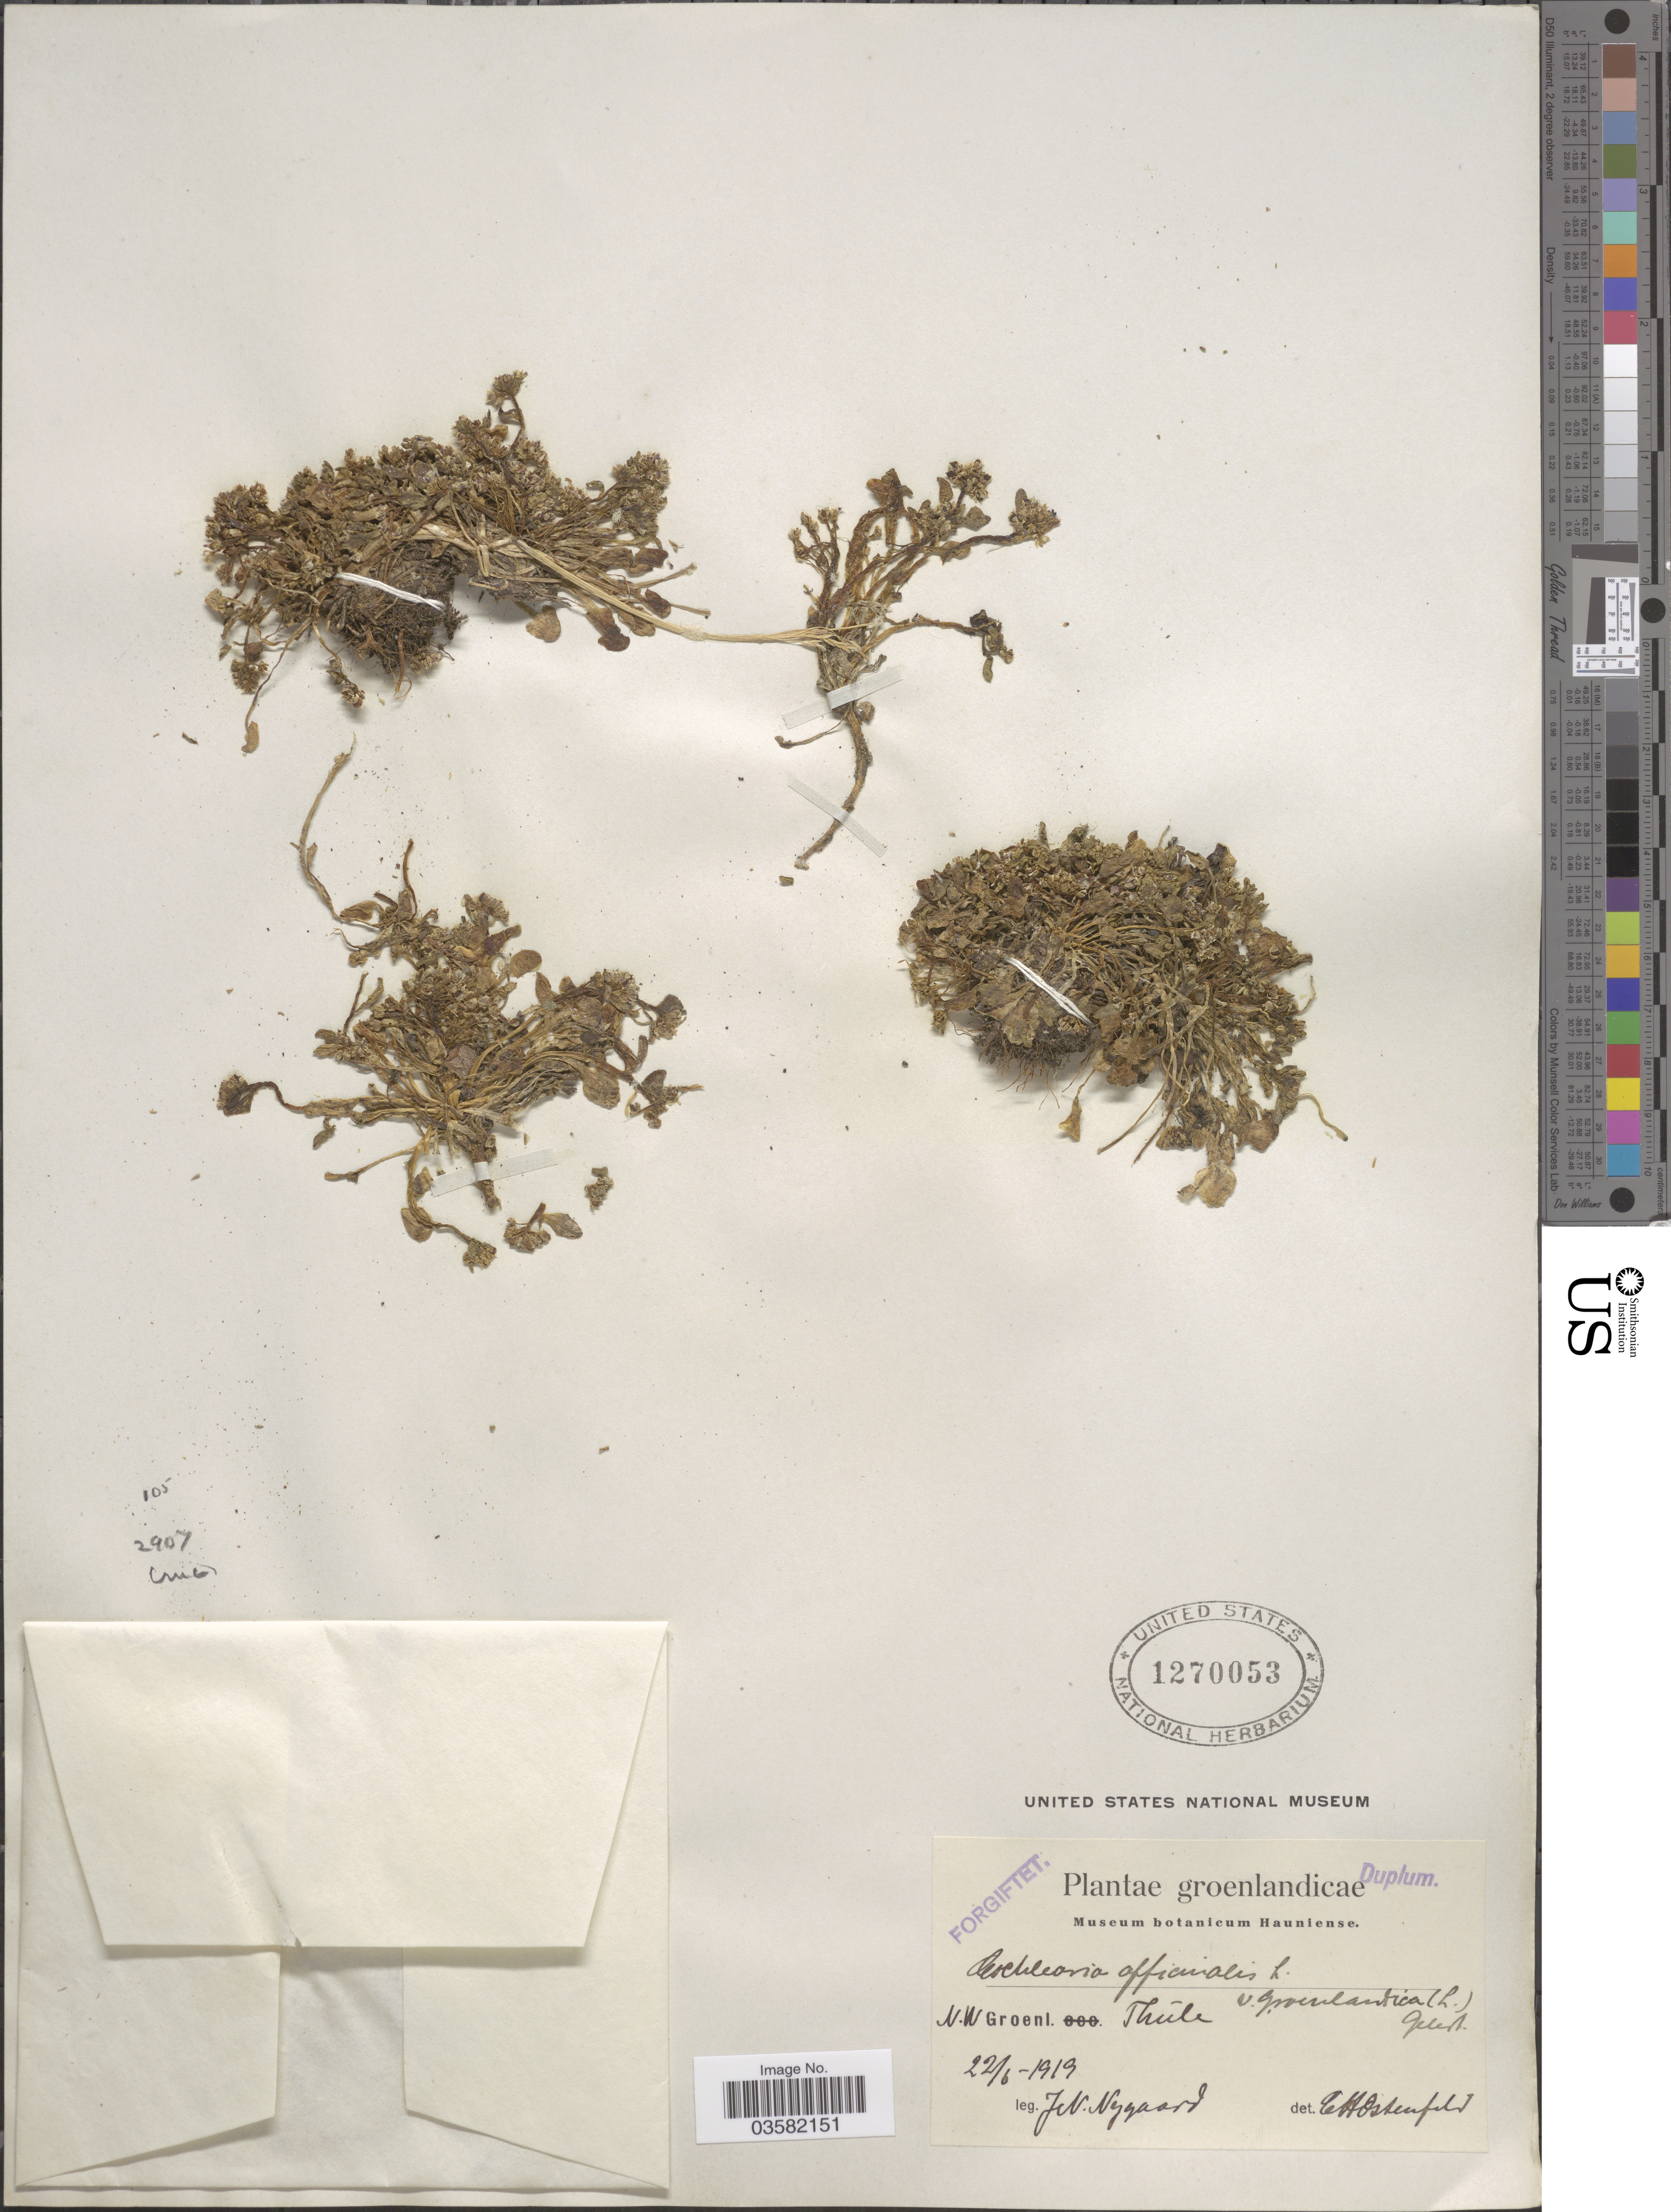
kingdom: Plantae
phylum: Tracheophyta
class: Magnoliopsida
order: Brassicales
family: Brassicaceae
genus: Cochlearia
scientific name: Cochlearia groenlandica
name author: L.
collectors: J. Nygaard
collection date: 1919-06-22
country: Greenland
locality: N. W Groenl. Thúle.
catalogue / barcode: US 1270053